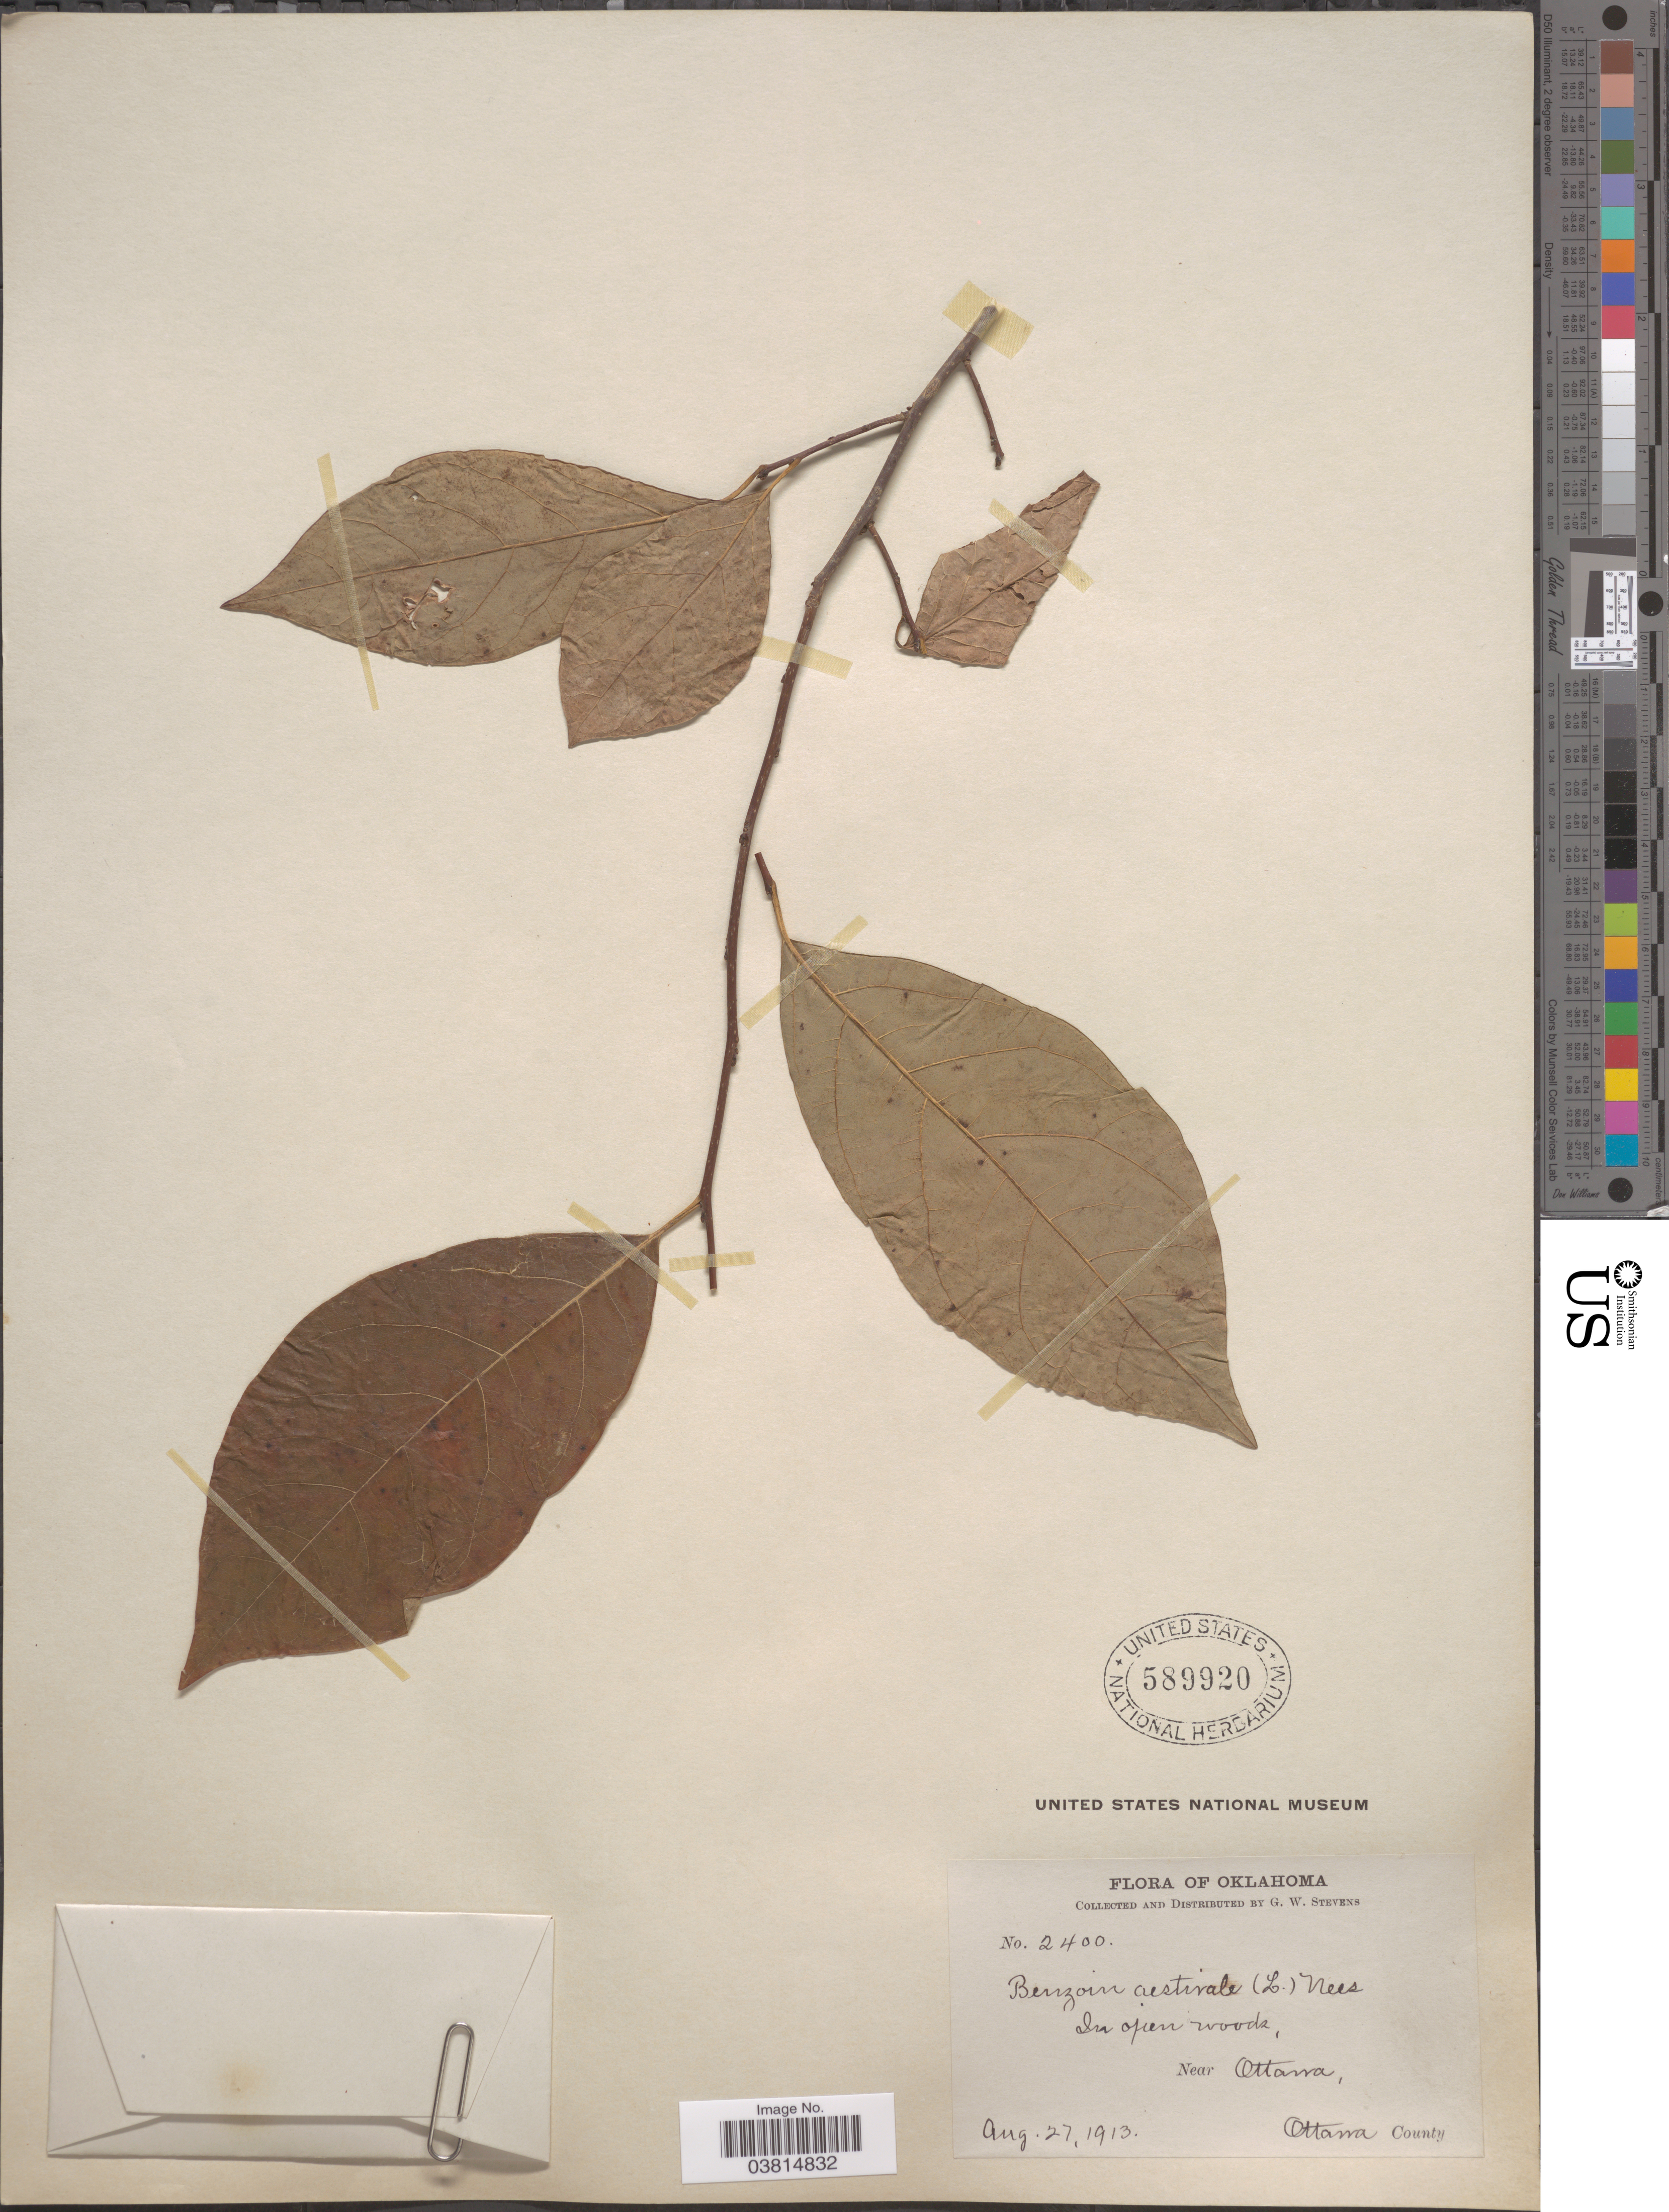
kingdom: Plantae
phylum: Tracheophyta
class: Magnoliopsida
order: Laurales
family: Lauraceae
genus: Lindera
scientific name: Lindera benzoin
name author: (L.) Blume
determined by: Strong, Mark T., (BOT), Smithsonian Institution - National Museum of Natural History (UNITED STATES)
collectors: G. W. Stevens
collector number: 2400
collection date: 1913-08-27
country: United States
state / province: Oklahoma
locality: Near Ottawa, Ottawa County.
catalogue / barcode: US 589920